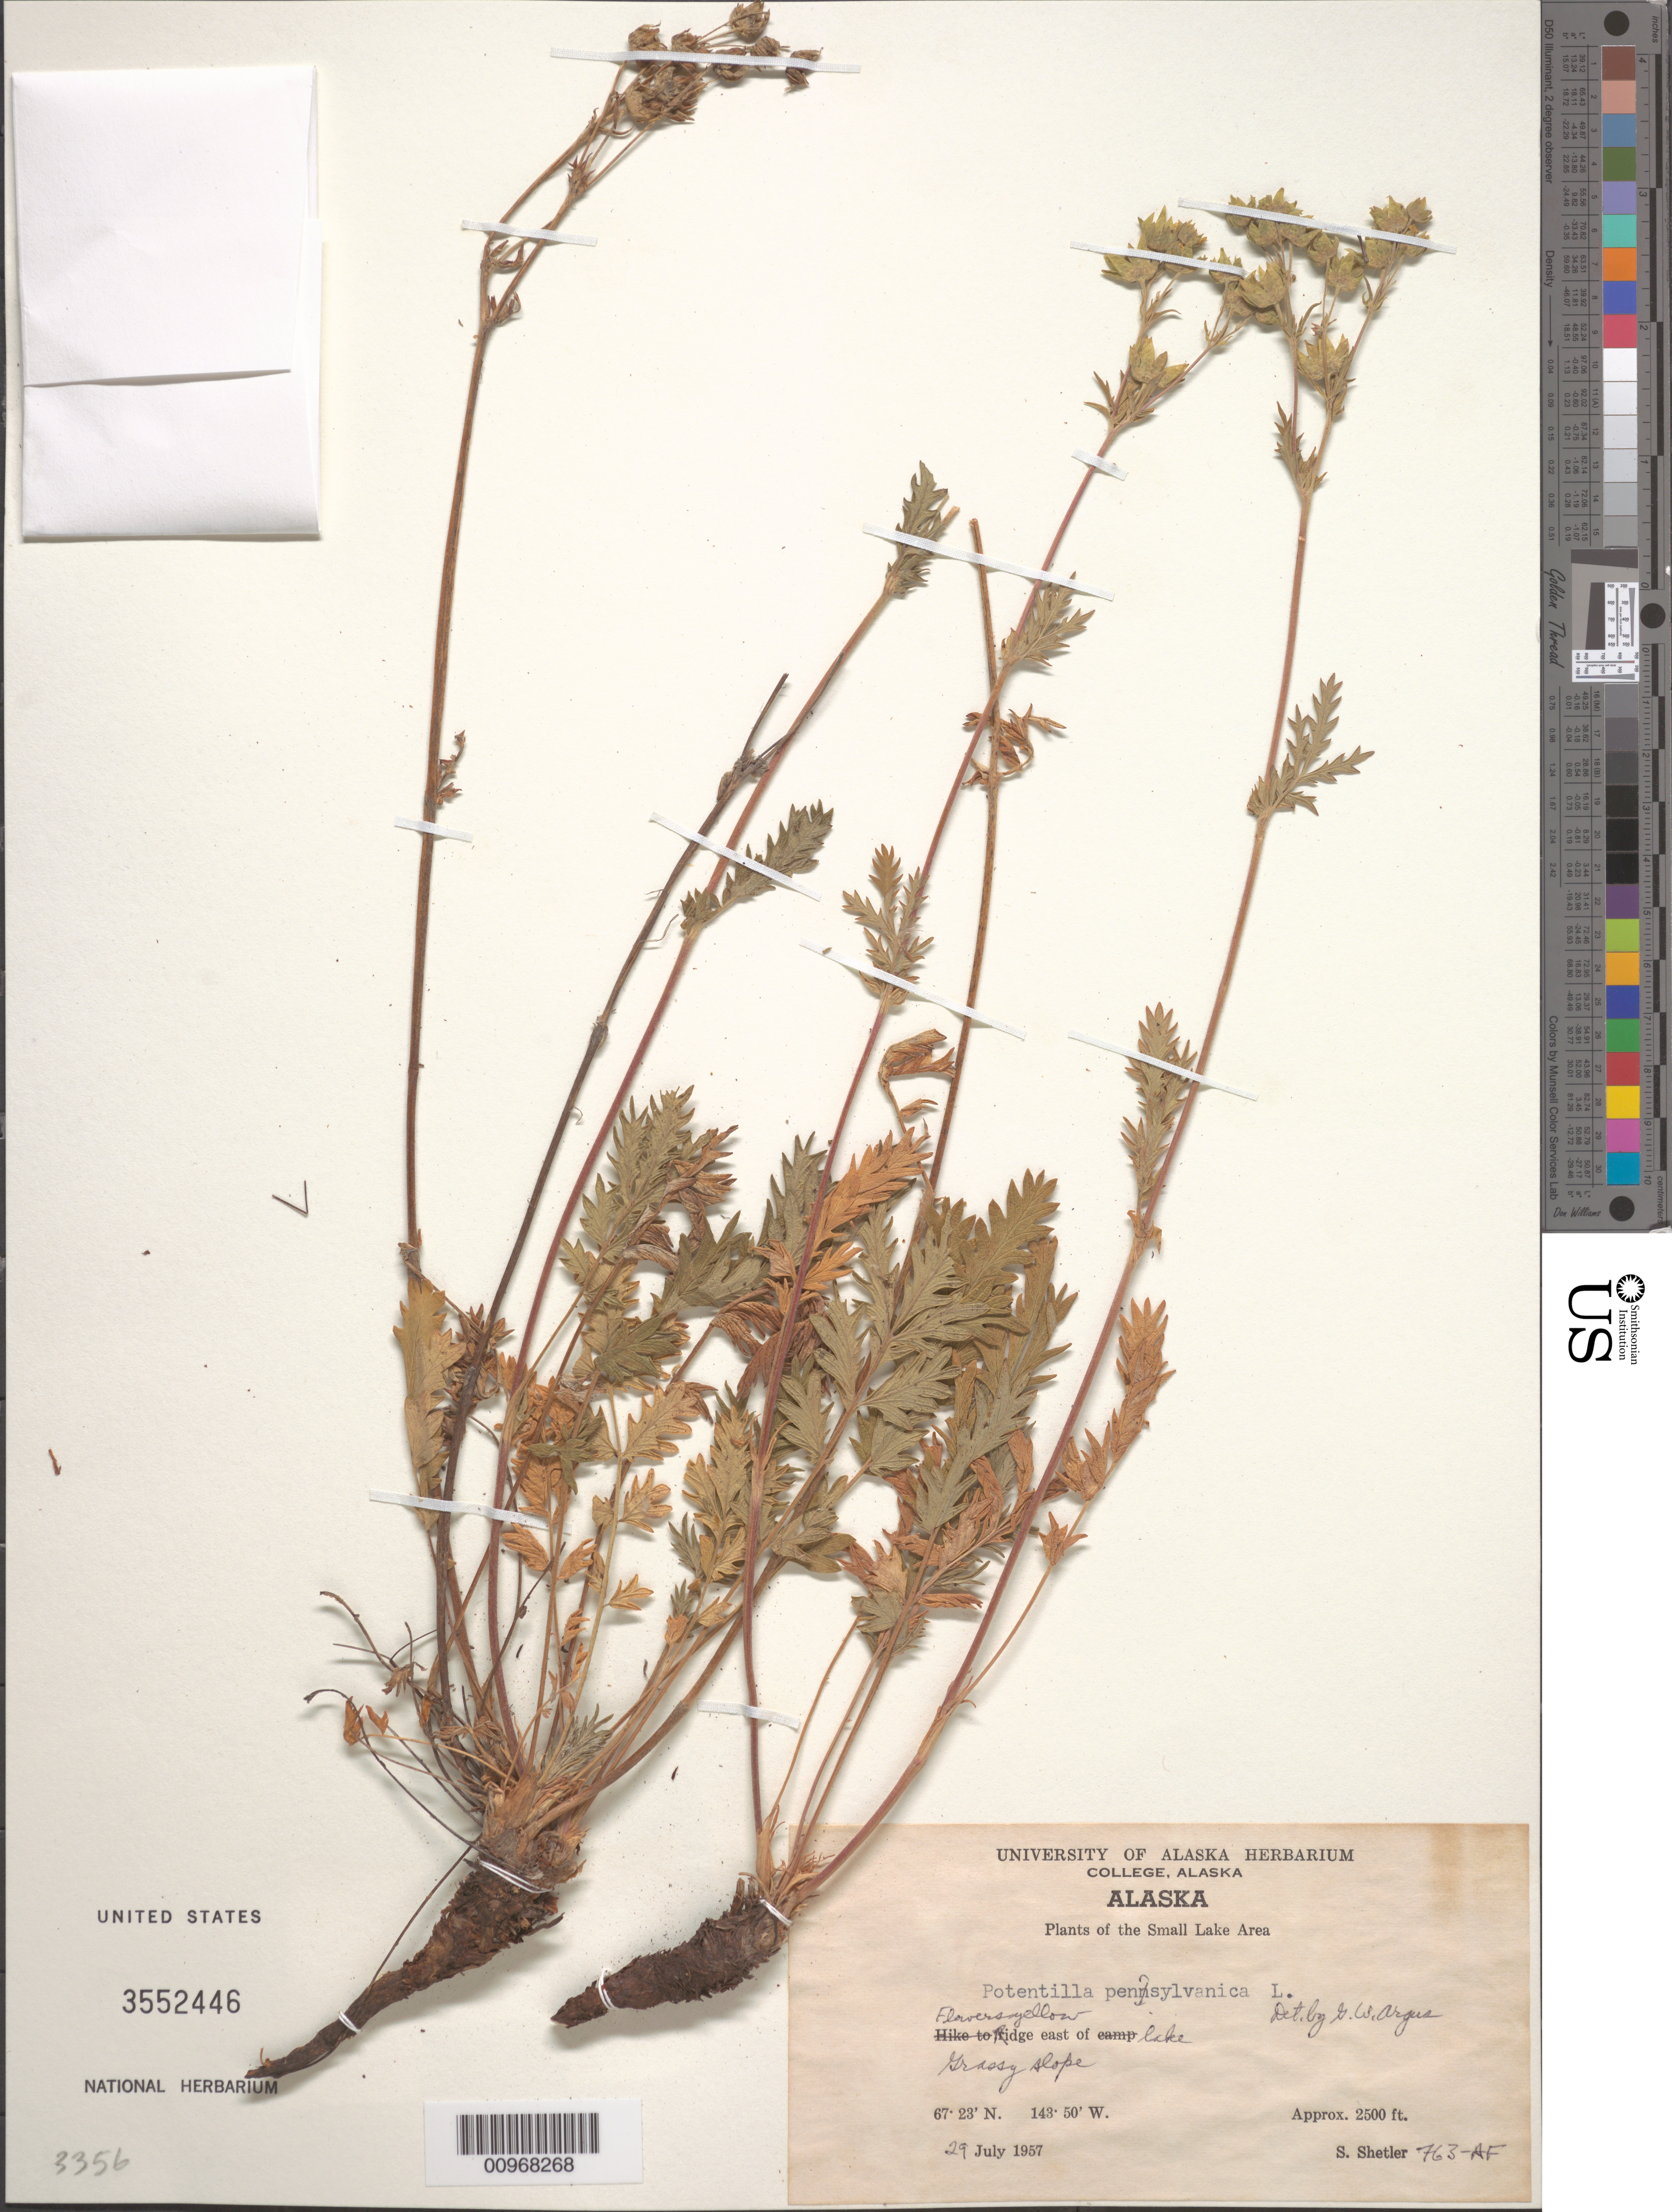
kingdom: Plantae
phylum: Tracheophyta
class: Magnoliopsida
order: Rosales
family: Rosaceae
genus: Potentilla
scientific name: Potentilla pensylvanica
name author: L.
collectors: S. Shetler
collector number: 763-AF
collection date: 1957-07-29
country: United States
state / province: Alaska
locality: The Small Lake Area. Ridge east of lake.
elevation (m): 762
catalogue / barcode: US 3552446